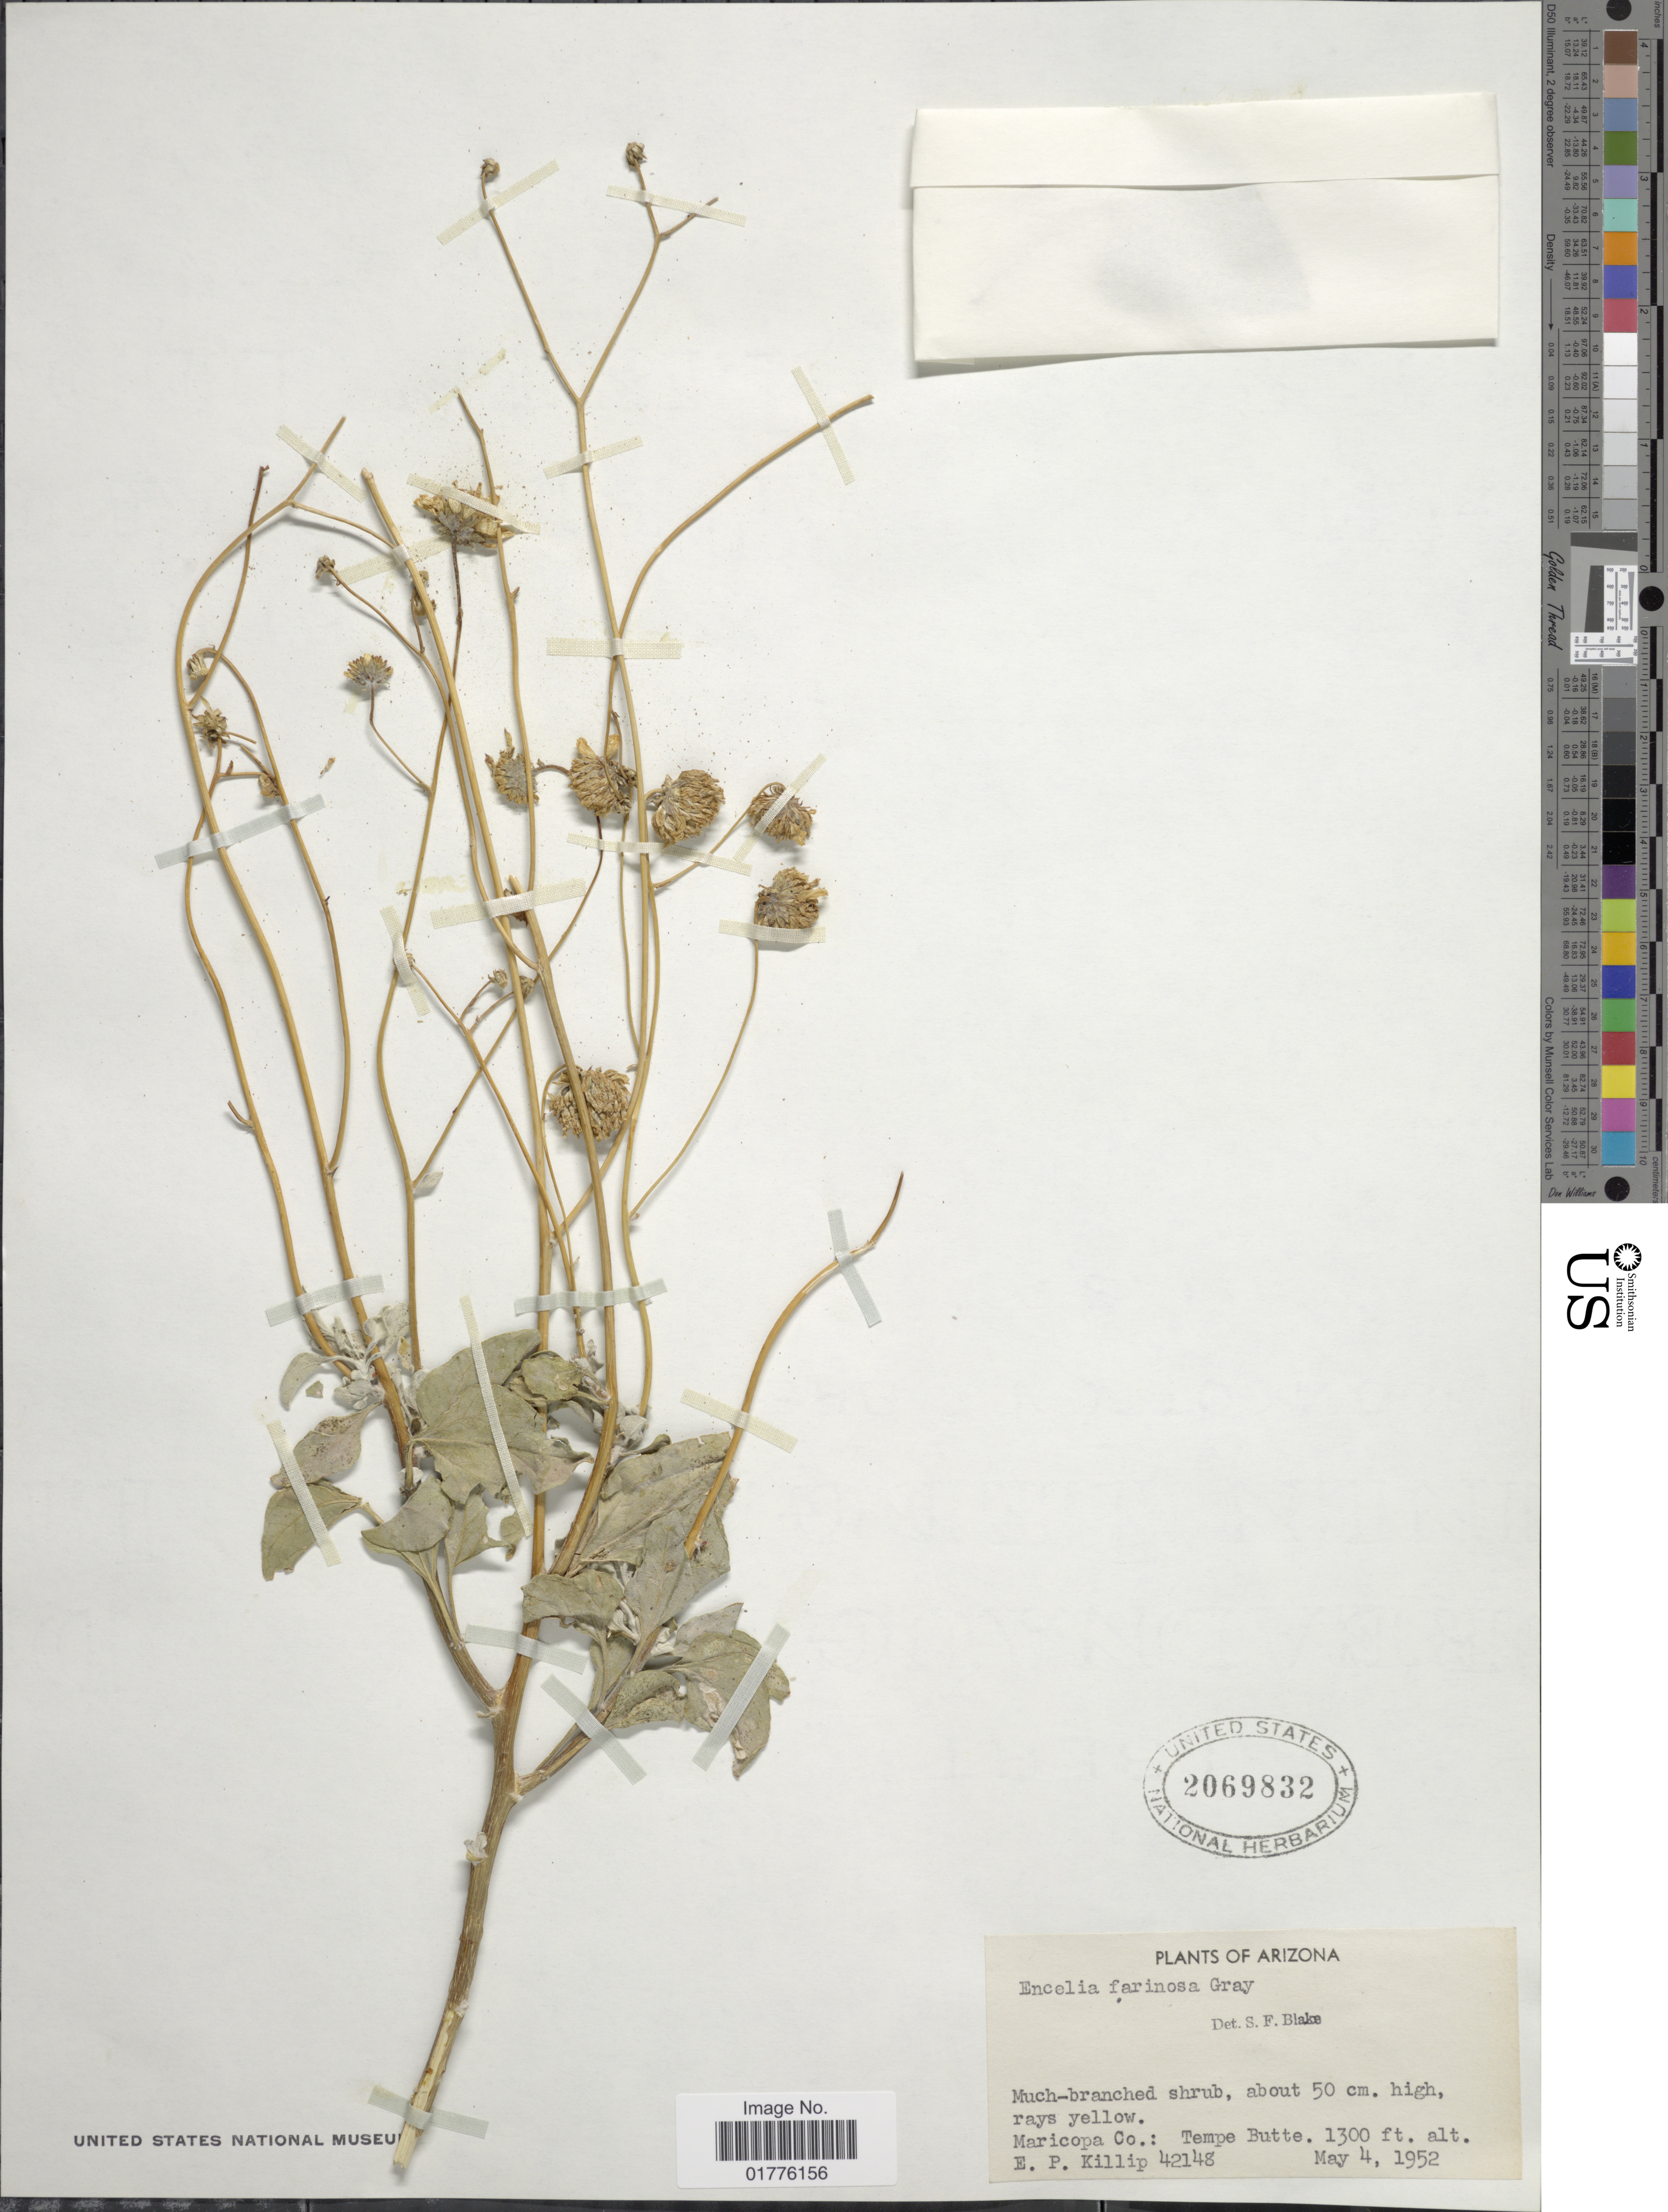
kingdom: Plantae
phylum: Tracheophyta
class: Magnoliopsida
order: Asterales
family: Asteraceae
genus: Encelia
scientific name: Encelia farinosa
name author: A. Gray ex Torr. in Emory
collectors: E. P. Killip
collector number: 42148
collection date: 1952-05-04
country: United States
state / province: Arizona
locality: Maricopa Co.: Tempe Butte. Arizona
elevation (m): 396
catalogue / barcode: US 2069832